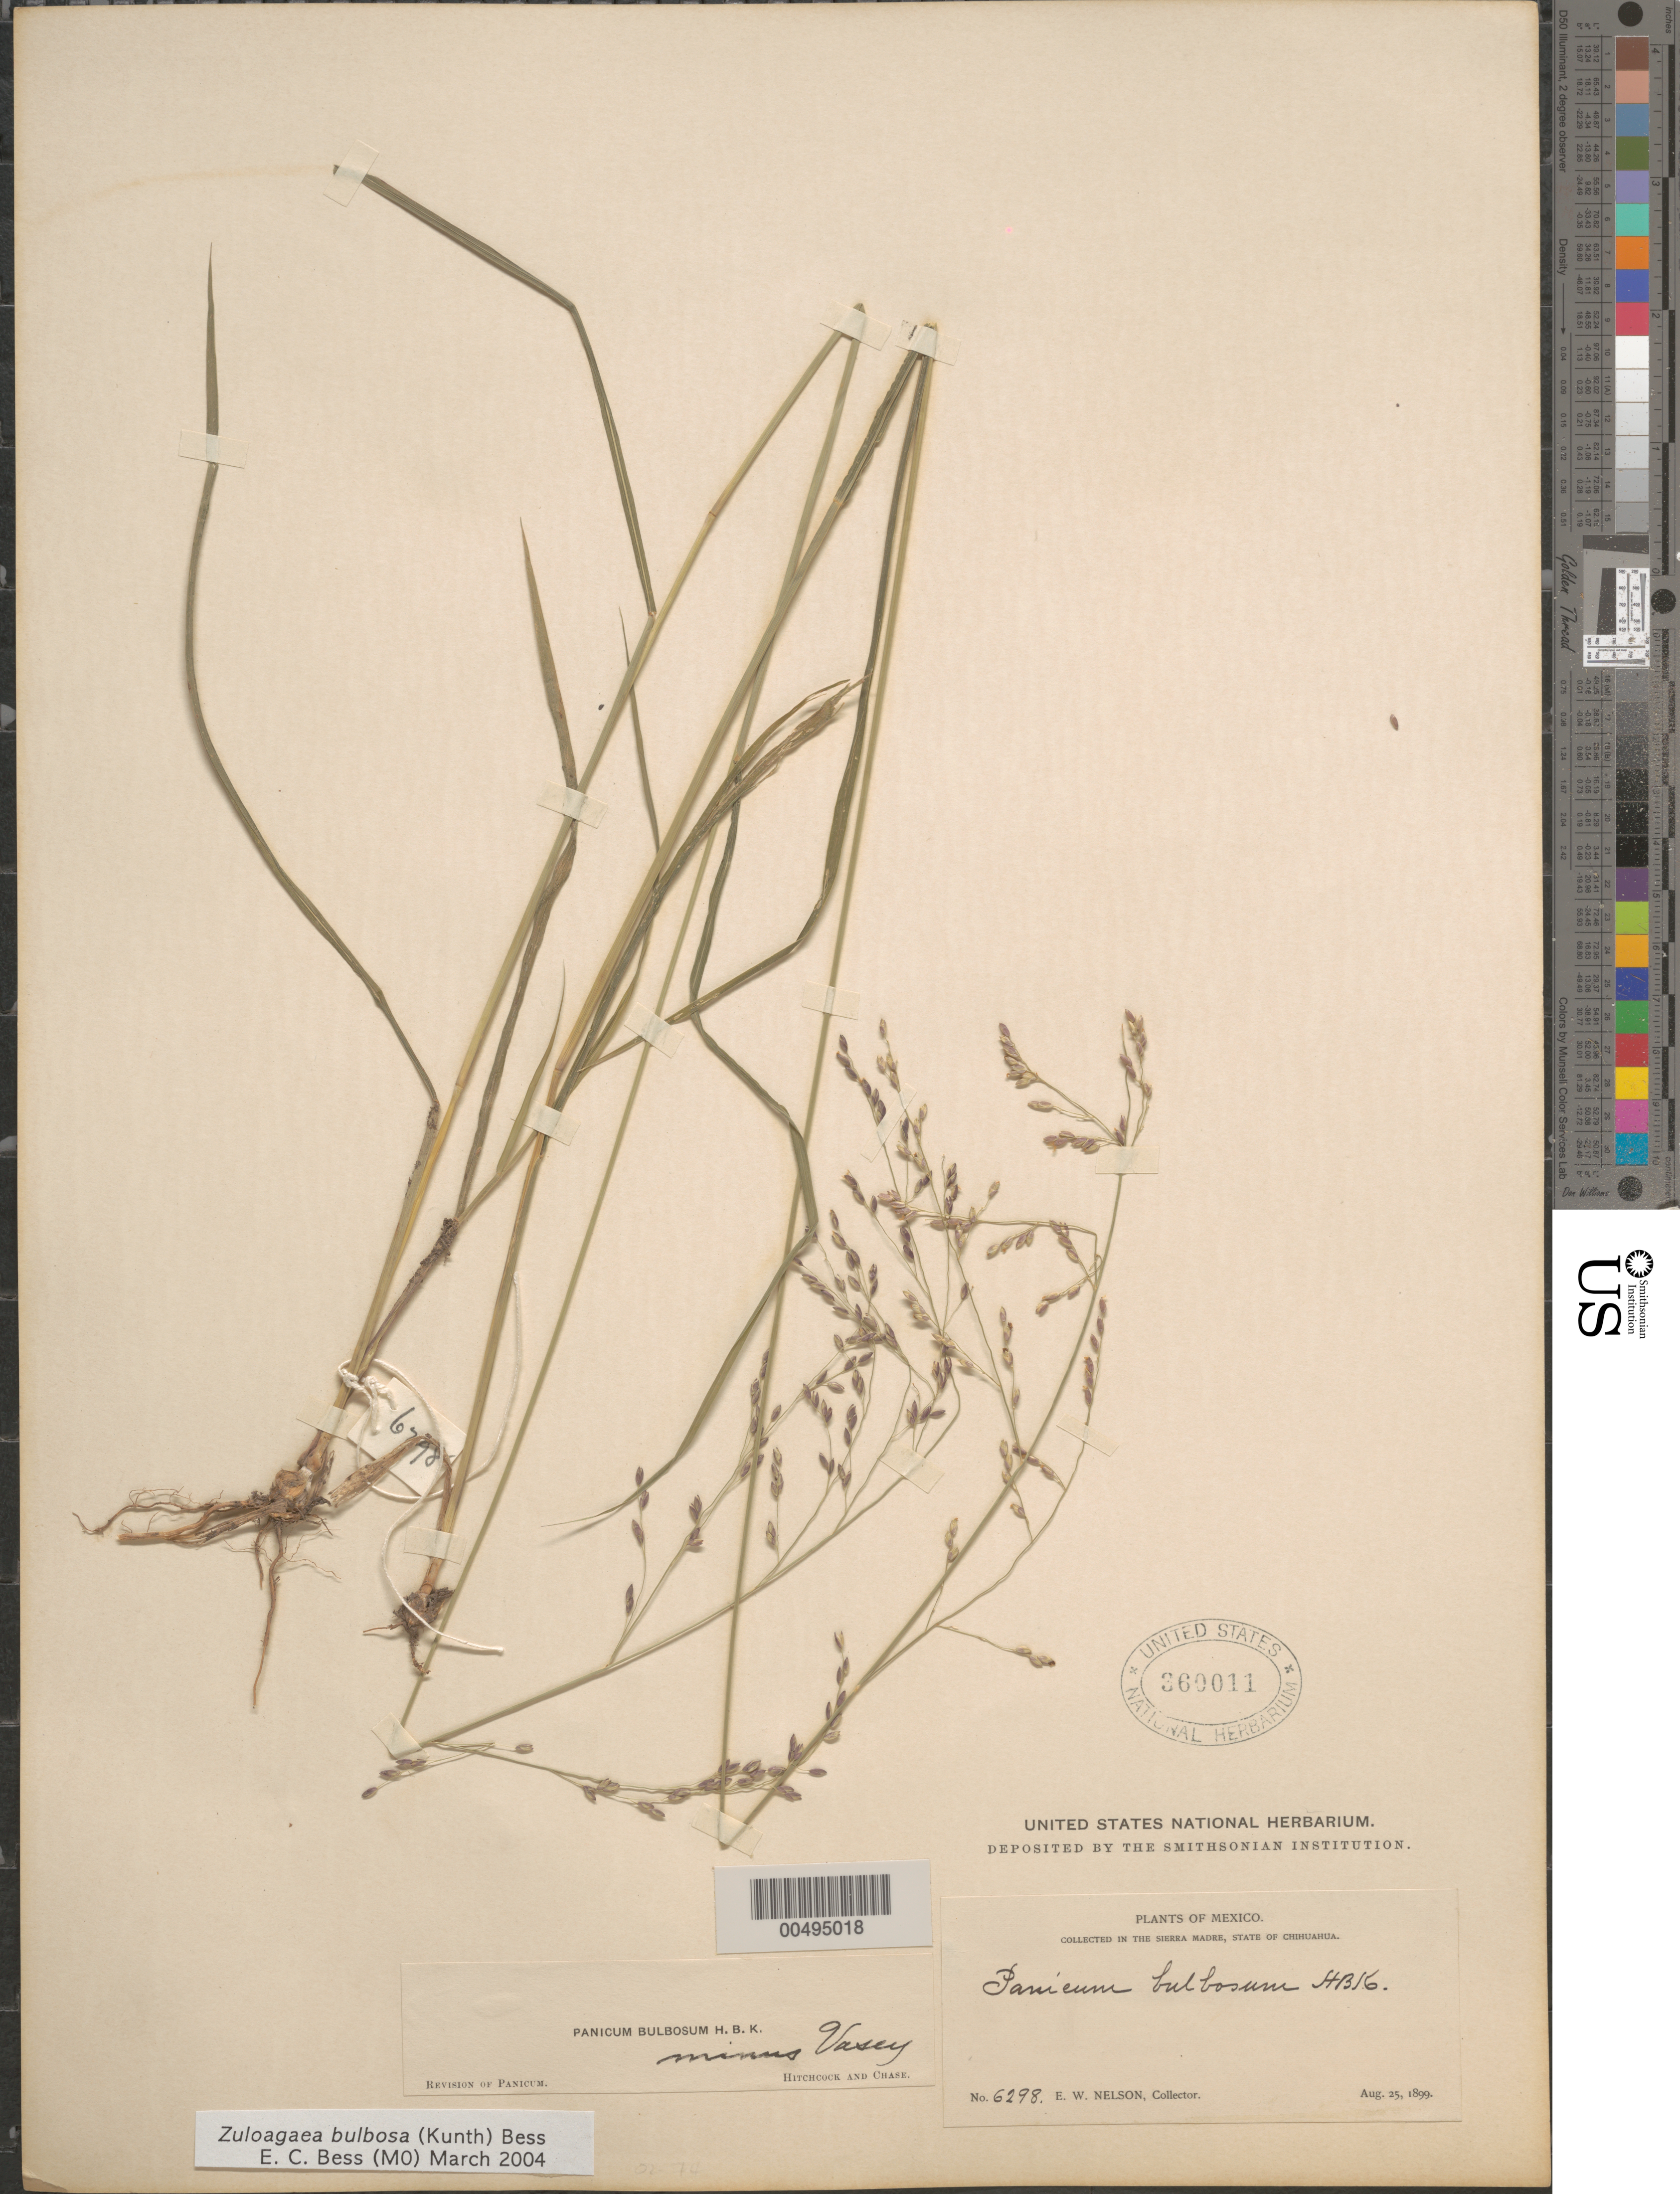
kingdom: Plantae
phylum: Tracheophyta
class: Liliopsida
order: Poales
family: Poaceae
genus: Panicum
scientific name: Panicum bulbosum subsp. sciaphilum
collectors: E. W. Nelson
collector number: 6298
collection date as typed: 25 Aug 1899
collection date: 1899-08-25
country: Mexico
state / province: Chihuahua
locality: In the Sierra Madre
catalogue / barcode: US 360011